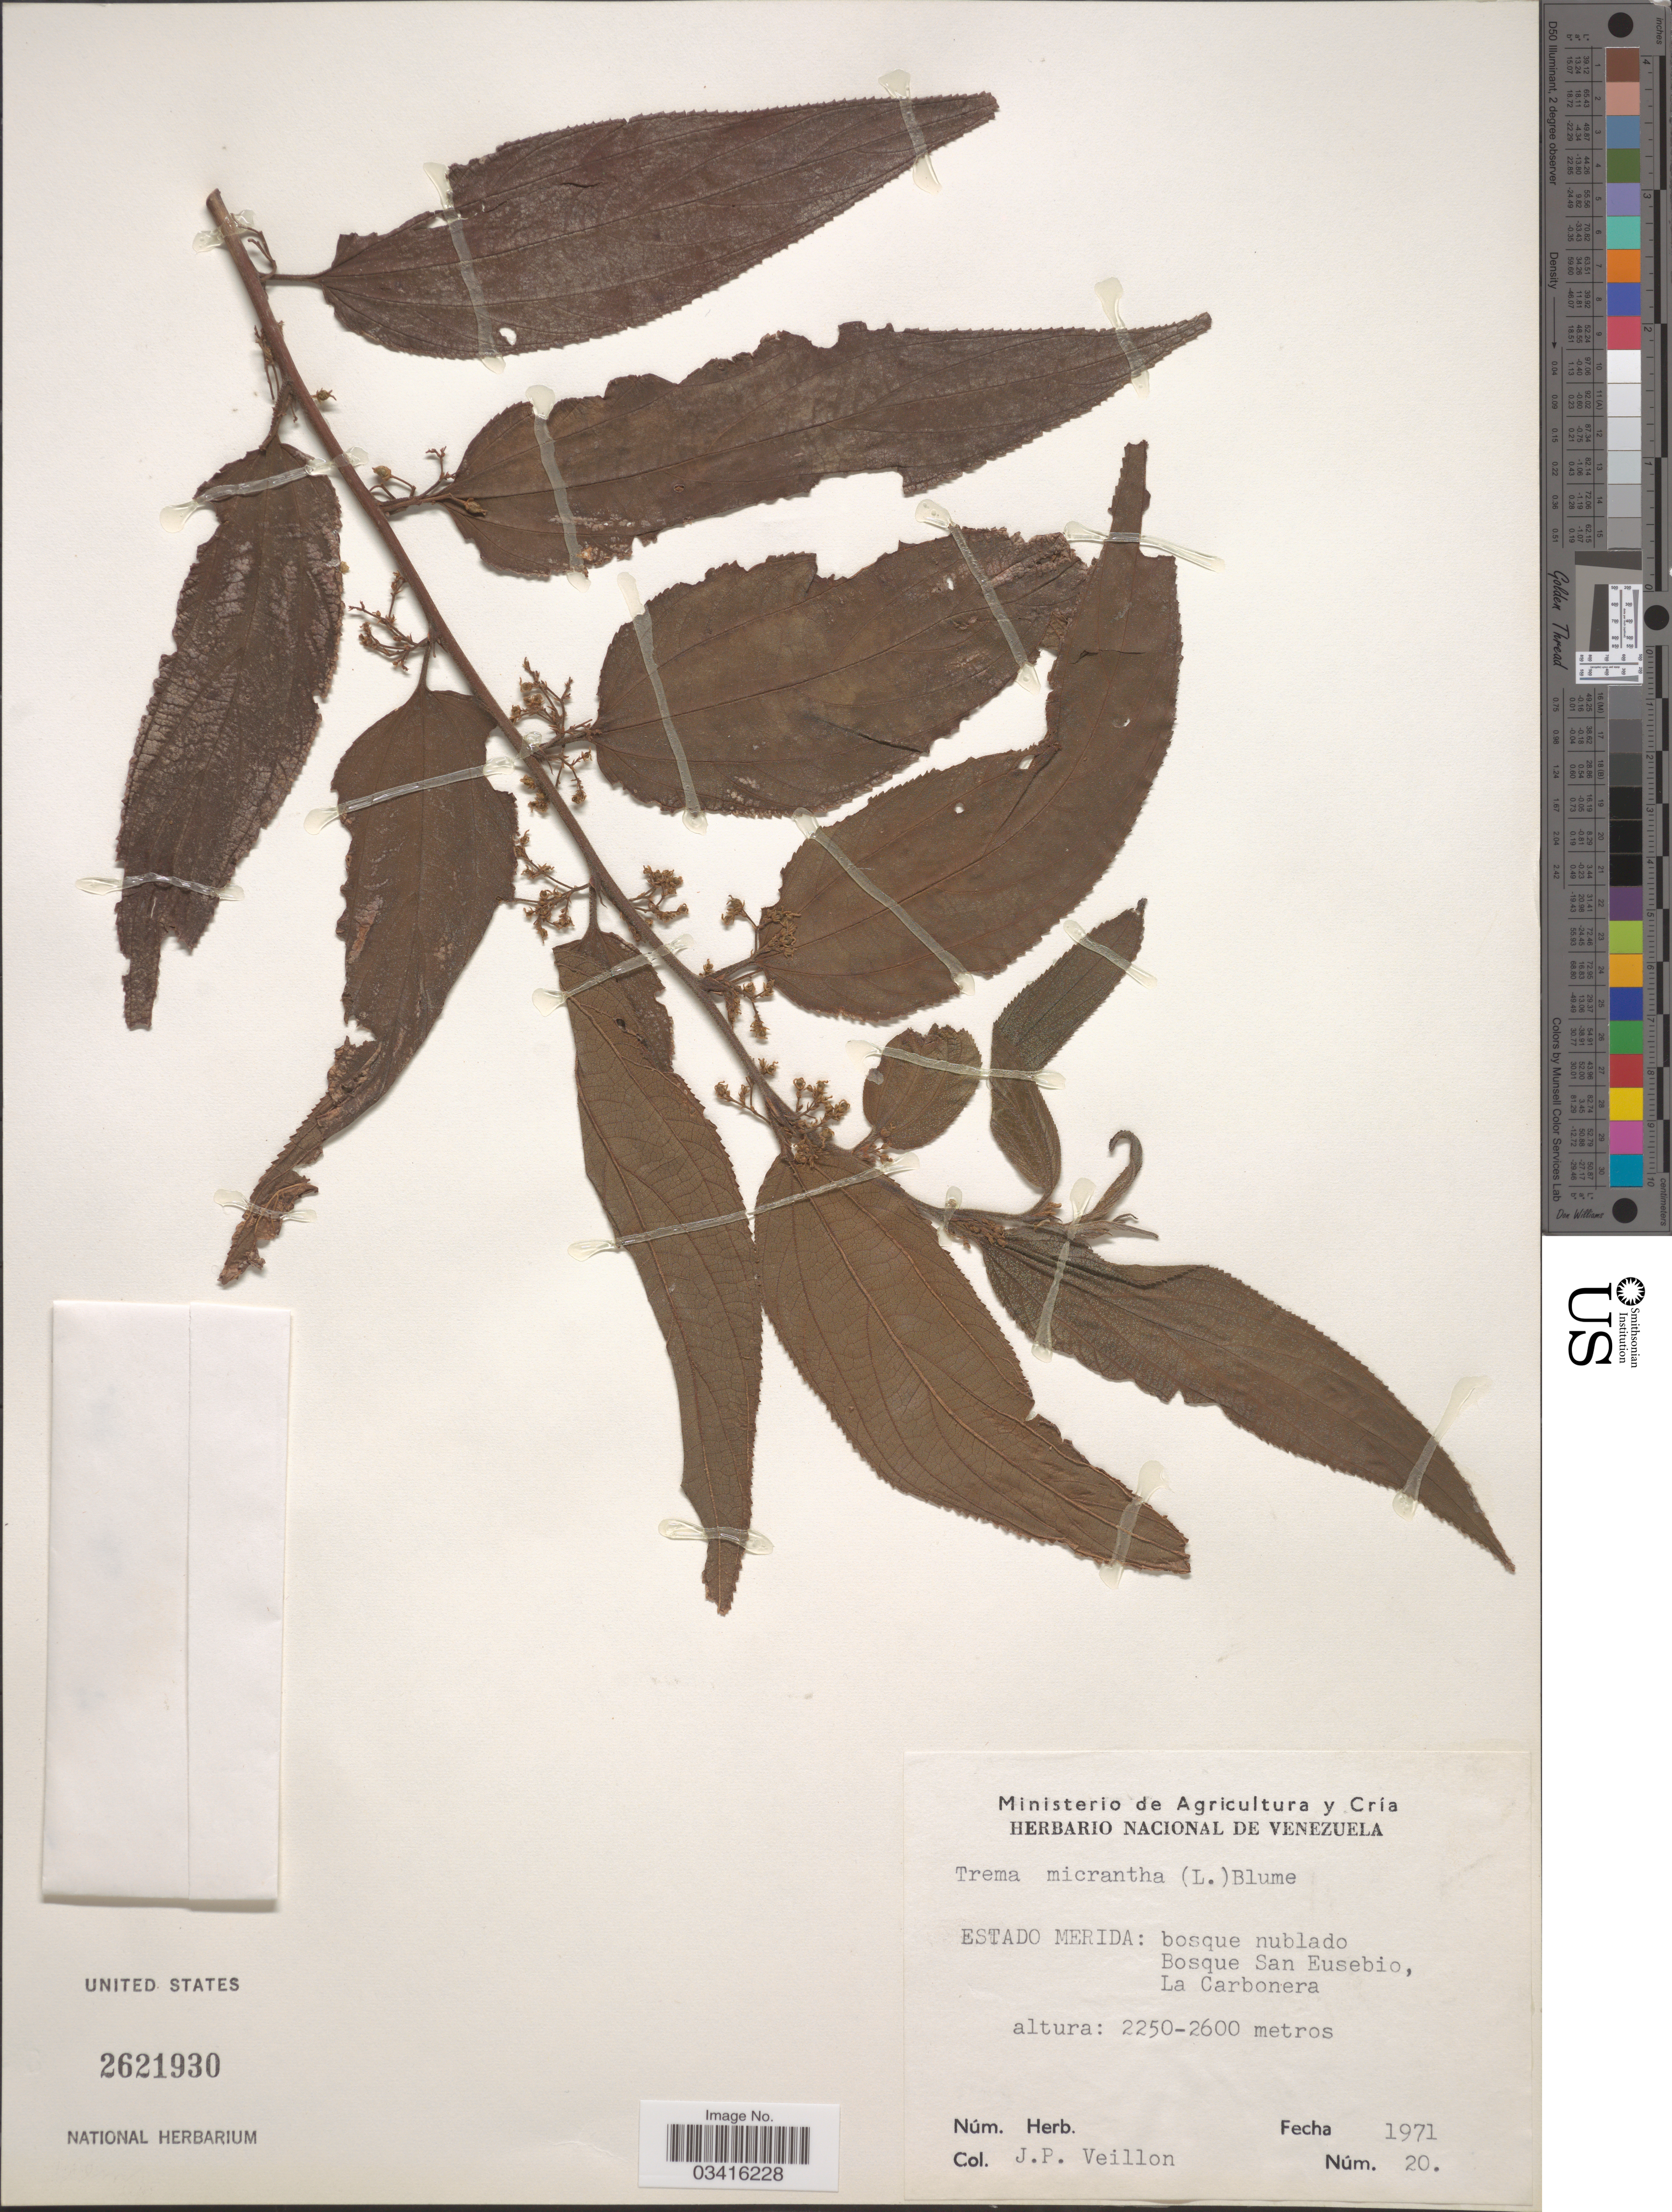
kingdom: Plantae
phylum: Tracheophyta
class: Magnoliopsida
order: Rosales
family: Cannabaceae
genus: Trema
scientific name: Trema micranthum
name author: (L.) Blume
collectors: J. Veillon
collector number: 20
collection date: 1971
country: Venezuela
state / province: Mérida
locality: Bosque San Eusebio, La Carbonera.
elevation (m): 2250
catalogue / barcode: US 2621930